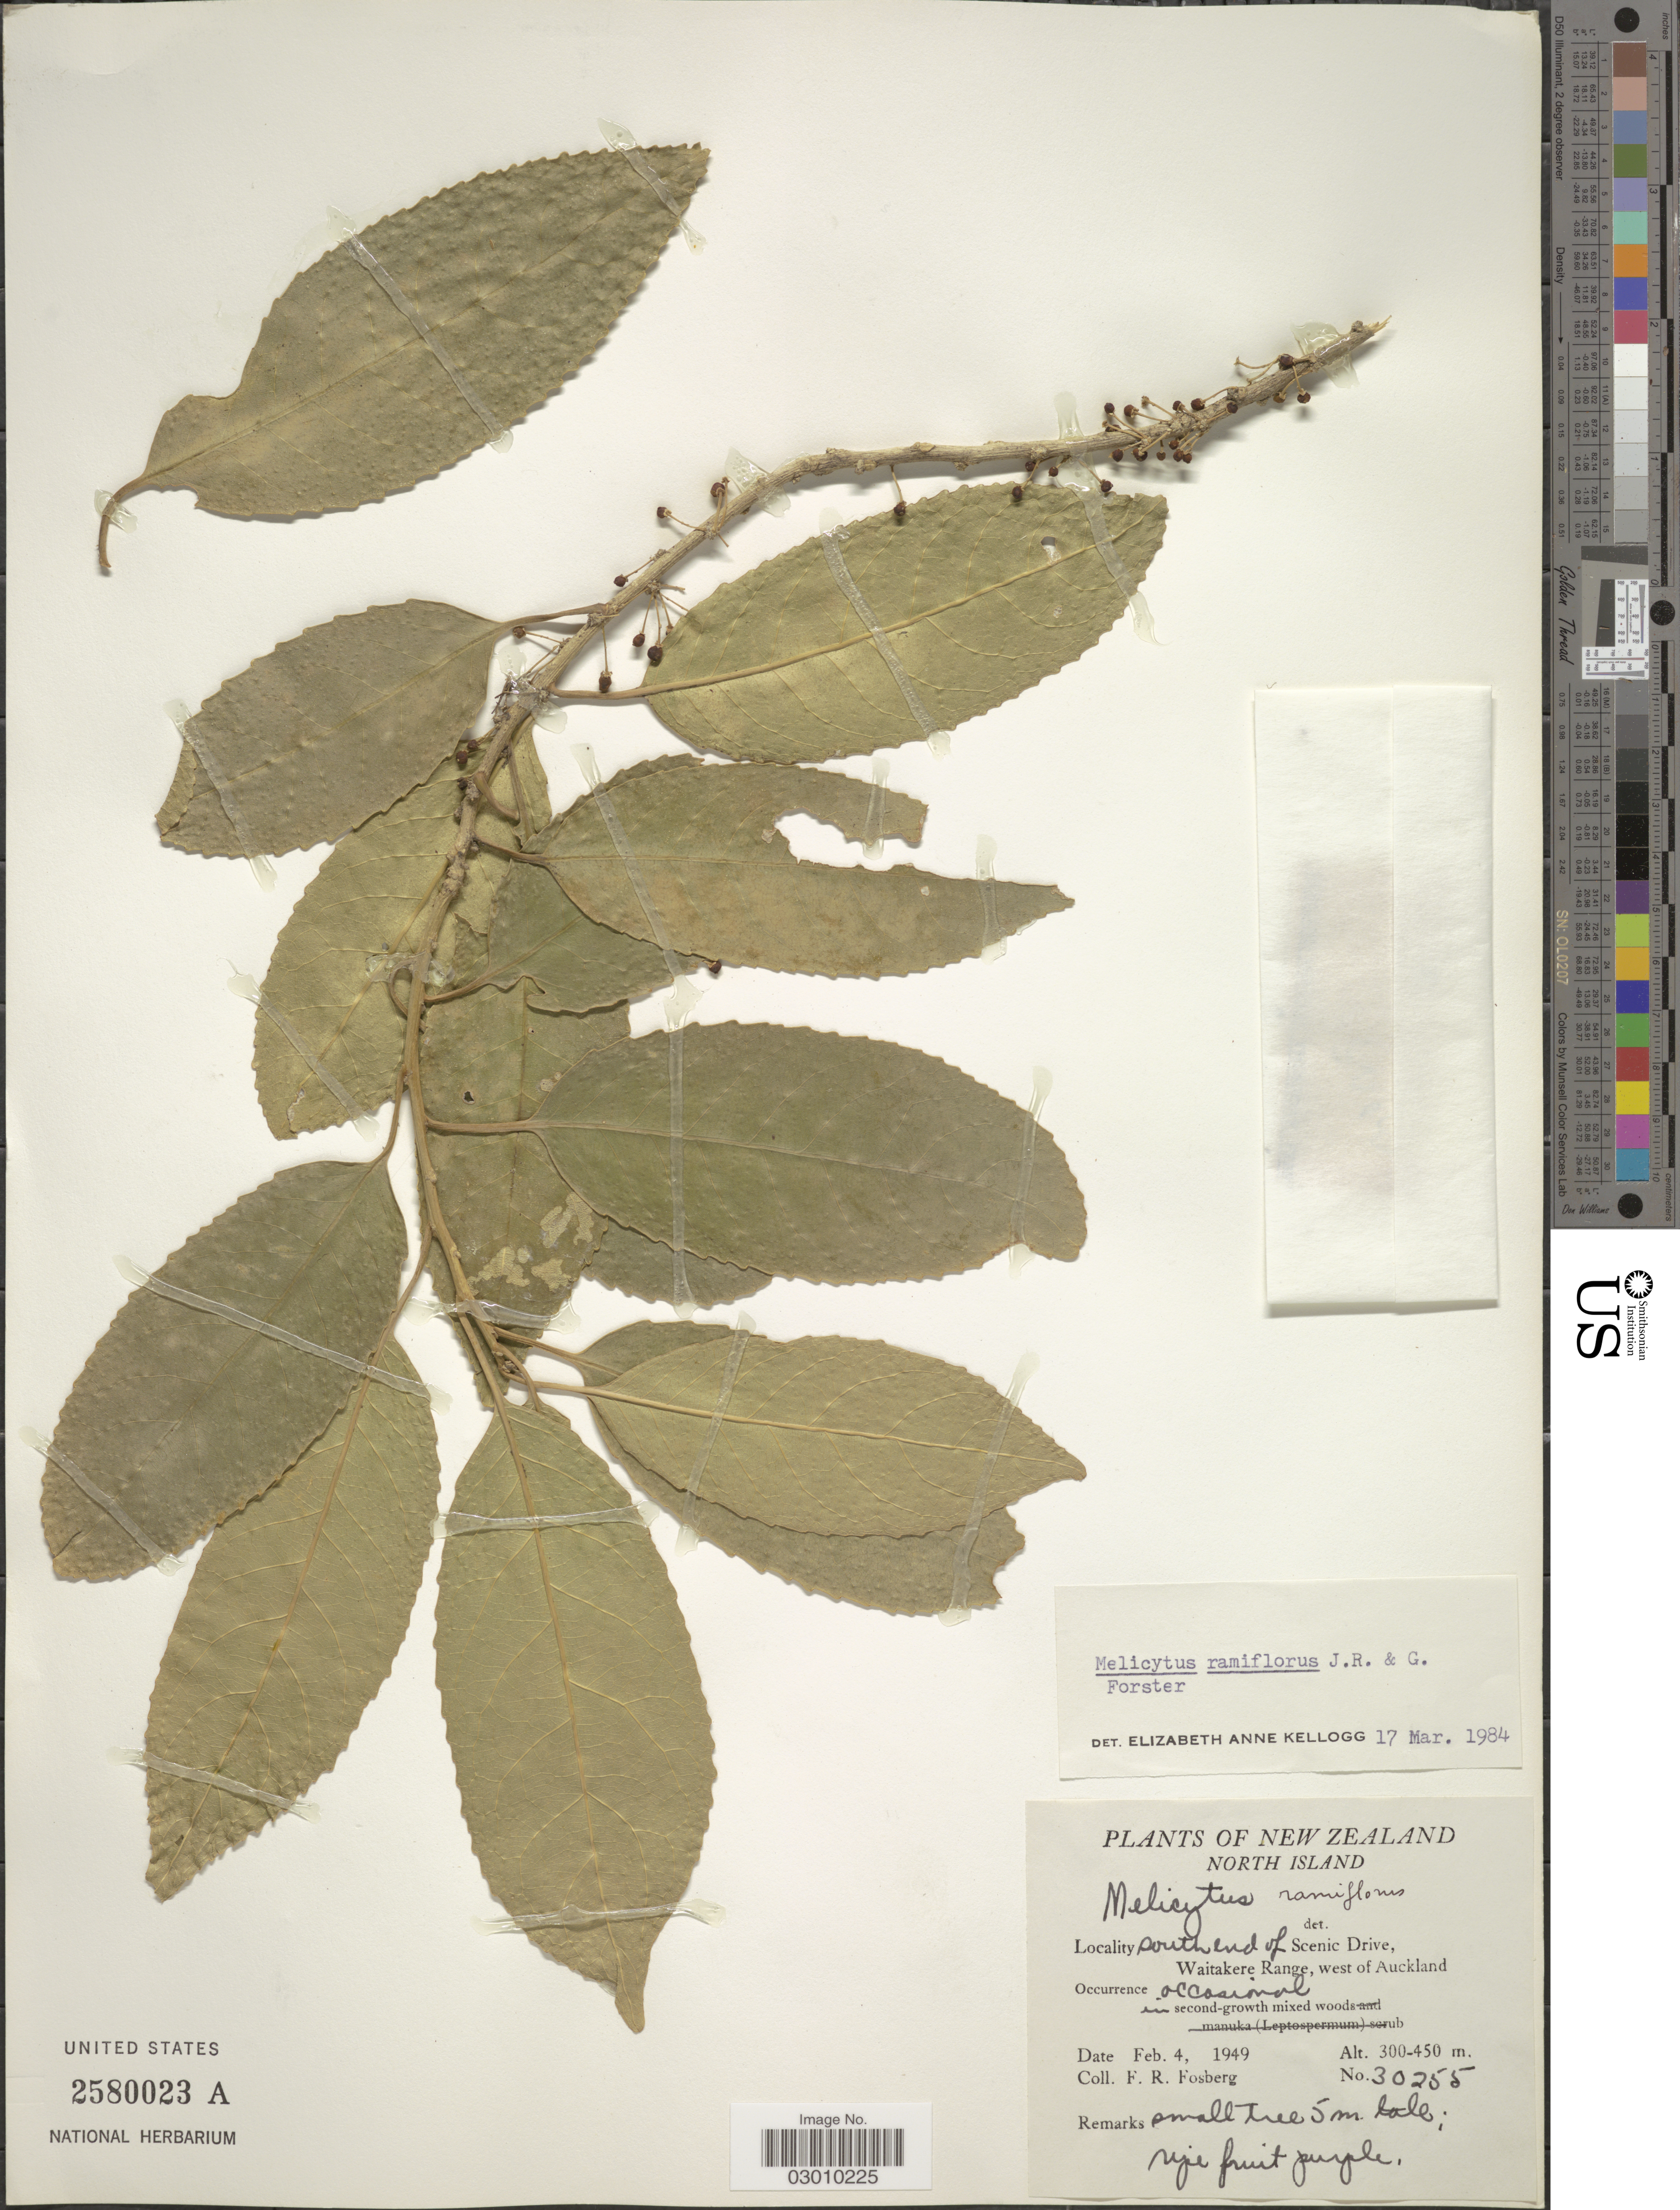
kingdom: Plantae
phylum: Tracheophyta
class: Magnoliopsida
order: Malpighiales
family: Violaceae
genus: Melicytus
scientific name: Melicytus ramiflorus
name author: J.R. Forst. & G. Forst.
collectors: F. R. Fosberg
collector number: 30255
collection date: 1949-02-04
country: New Zealand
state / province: Auckland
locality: North Island. South end of Scenic Drive, Waitakere Range, west of Auckland.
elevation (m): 300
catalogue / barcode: US 2580023A